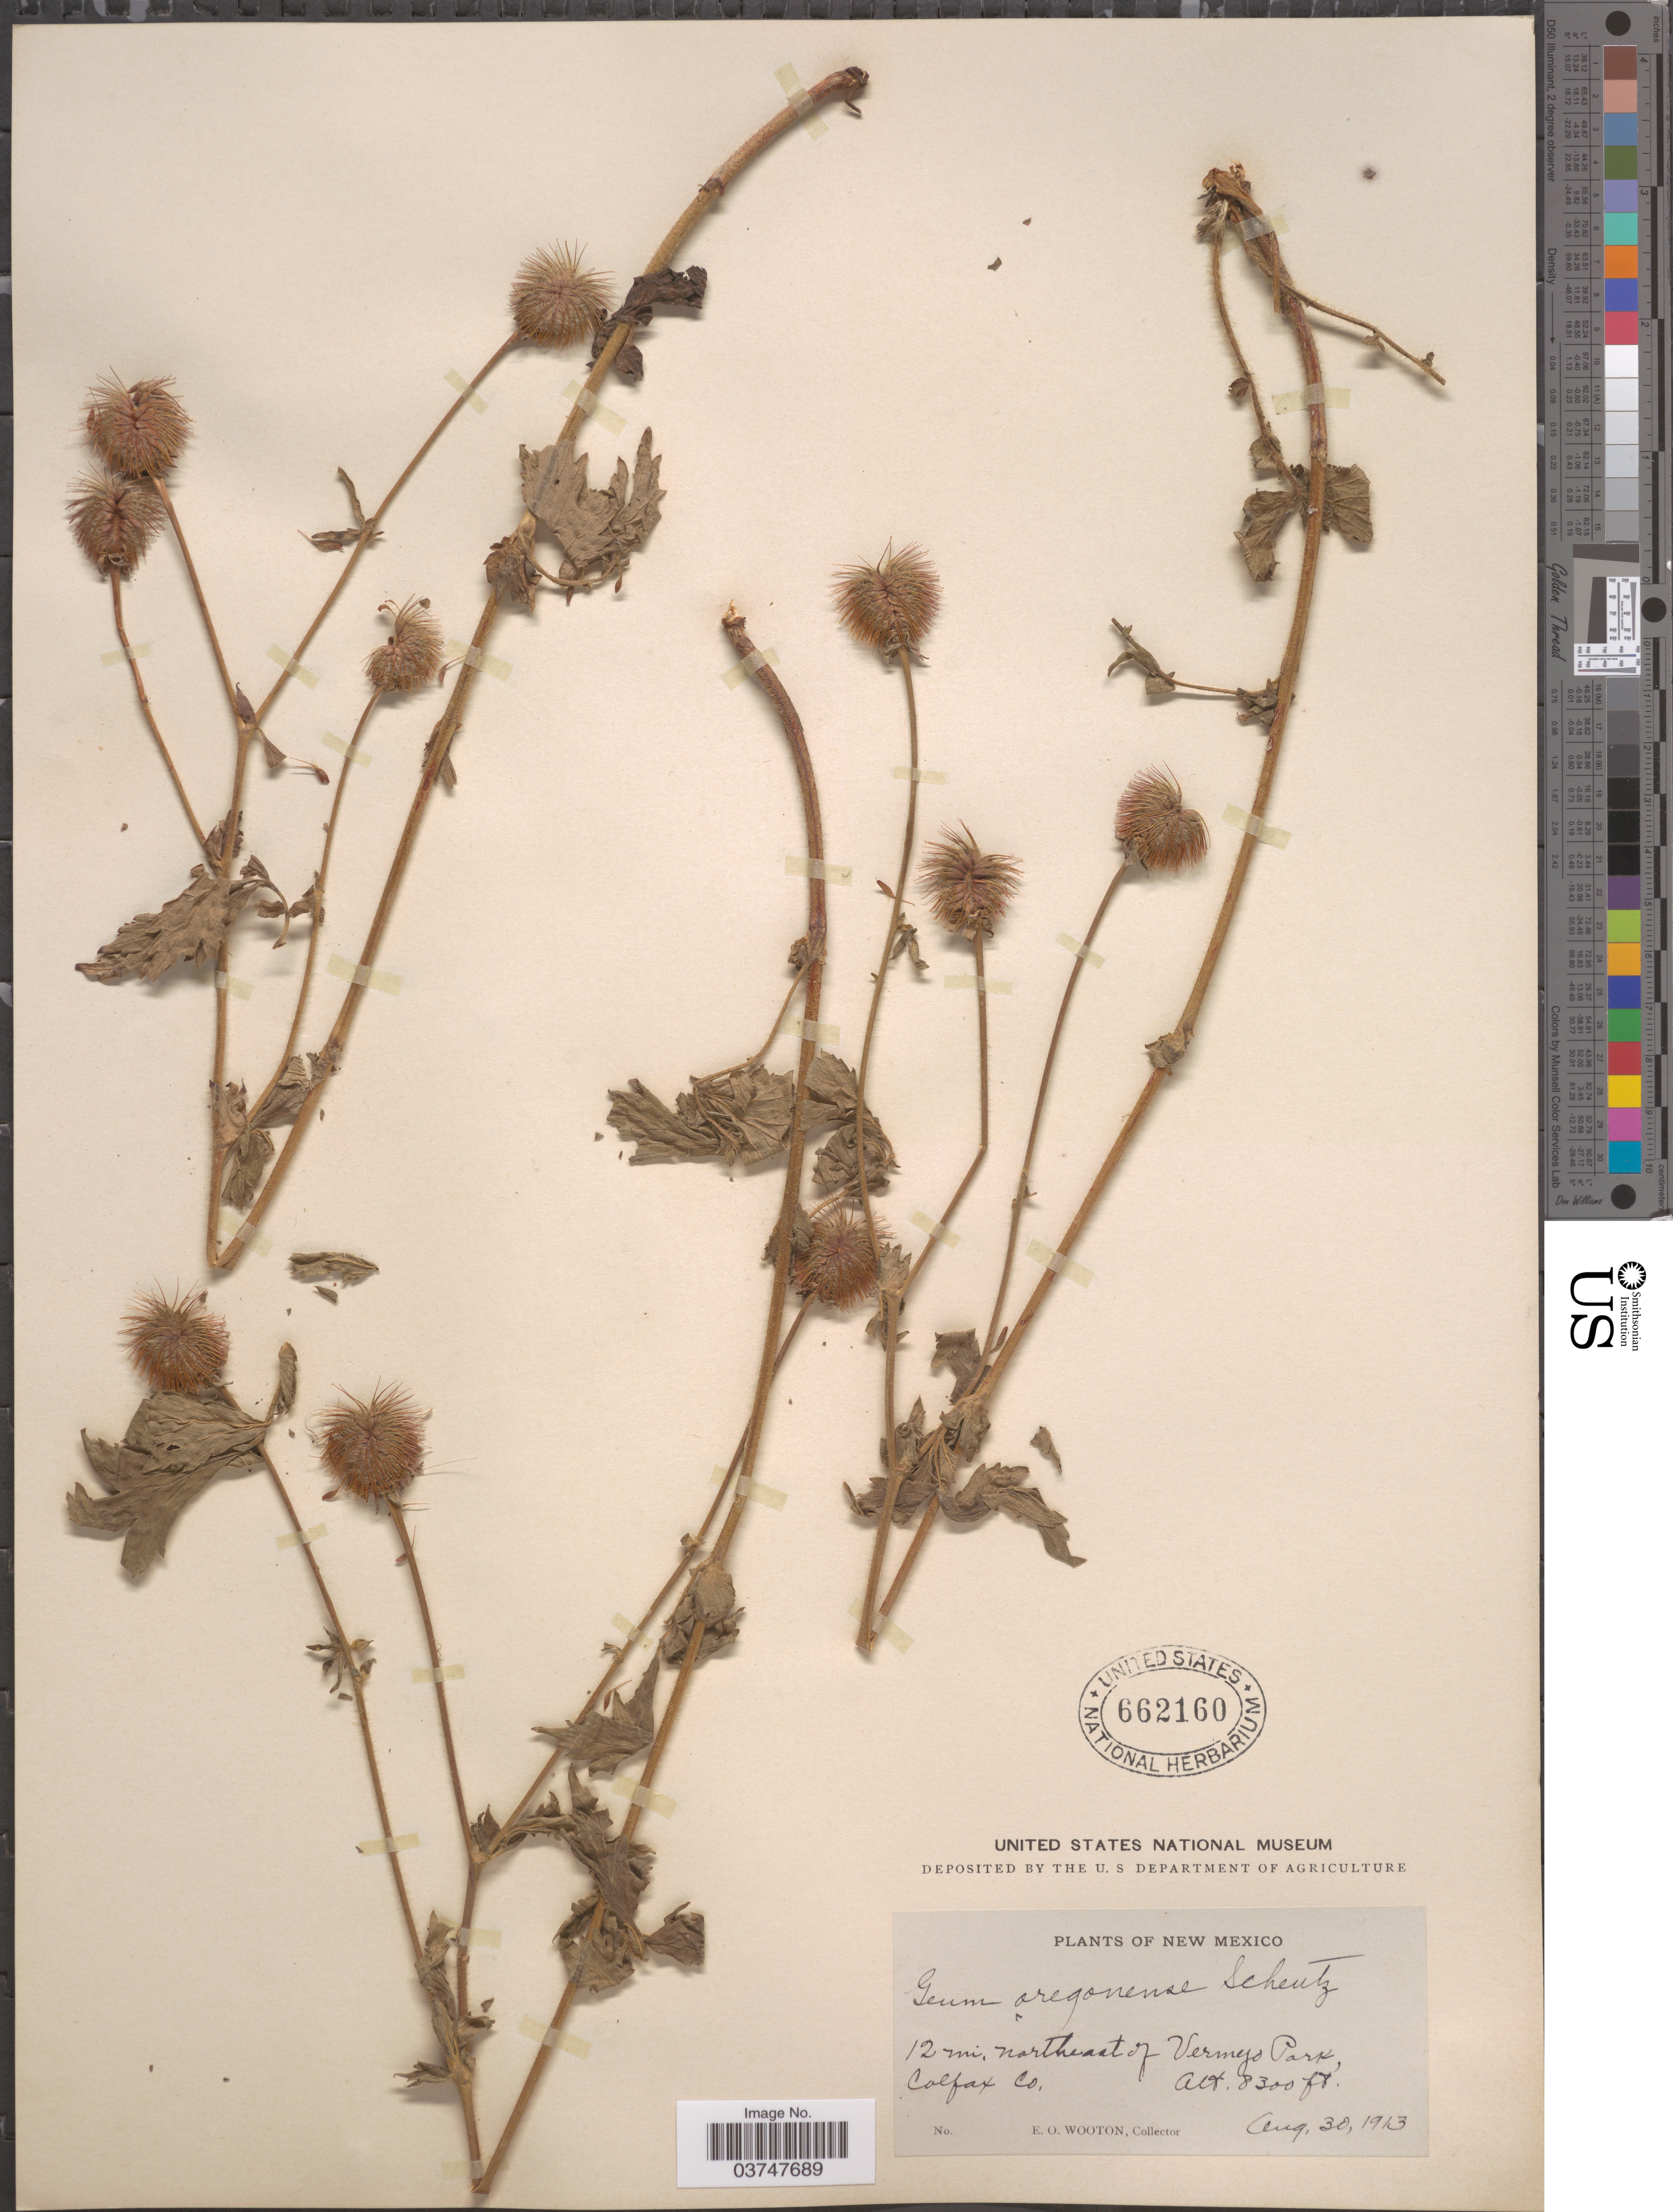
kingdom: Plantae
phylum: Tracheophyta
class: Magnoliopsida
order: Rosales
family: Rosaceae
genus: Geum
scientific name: Geum oregonense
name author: Rydb.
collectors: E. O. Wooton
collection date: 1913-08-30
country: United States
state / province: New Mexico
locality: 12 mi. northeast of Vermejo Park, Colfax Co.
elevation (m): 2530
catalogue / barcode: US 662160